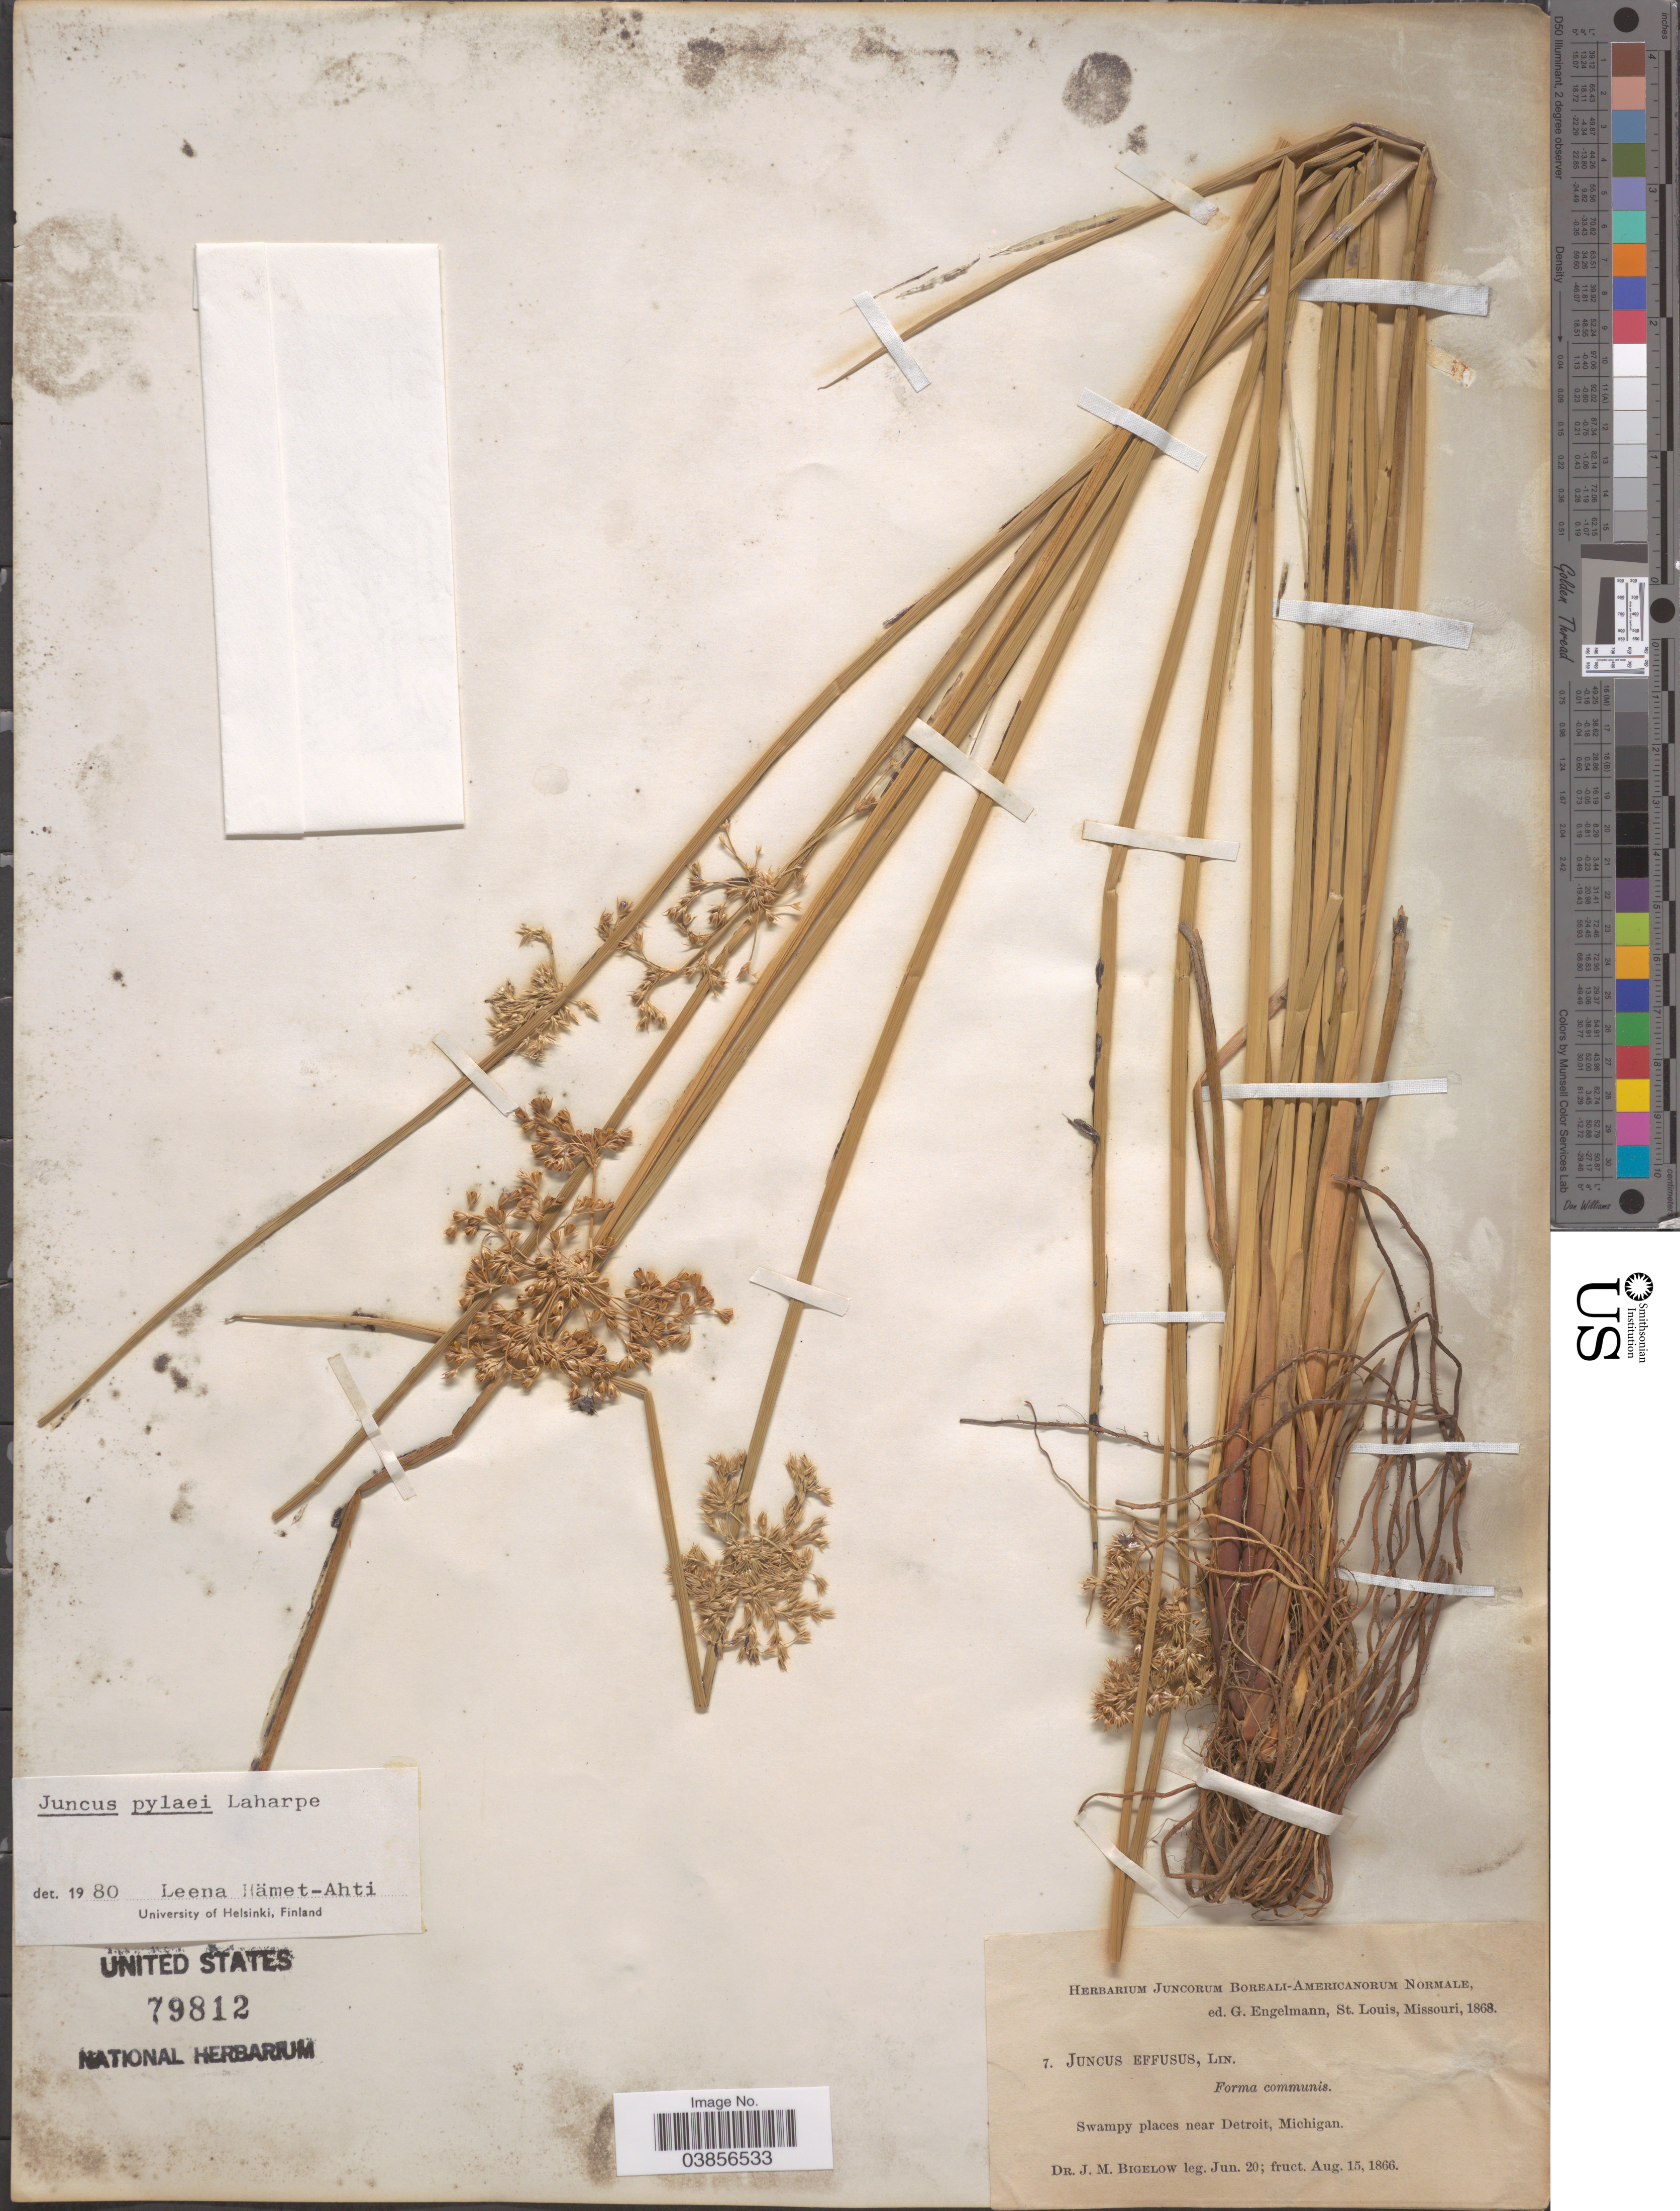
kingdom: Plantae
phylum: Tracheophyta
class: Liliopsida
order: Poales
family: Juncaceae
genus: Juncus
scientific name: Juncus pylaei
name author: Laharpe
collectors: J. M. Bigelow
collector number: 7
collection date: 1866-06-20/1866-08-15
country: United States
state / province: Michigan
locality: Swampy places near Detroit.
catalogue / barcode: US 79812